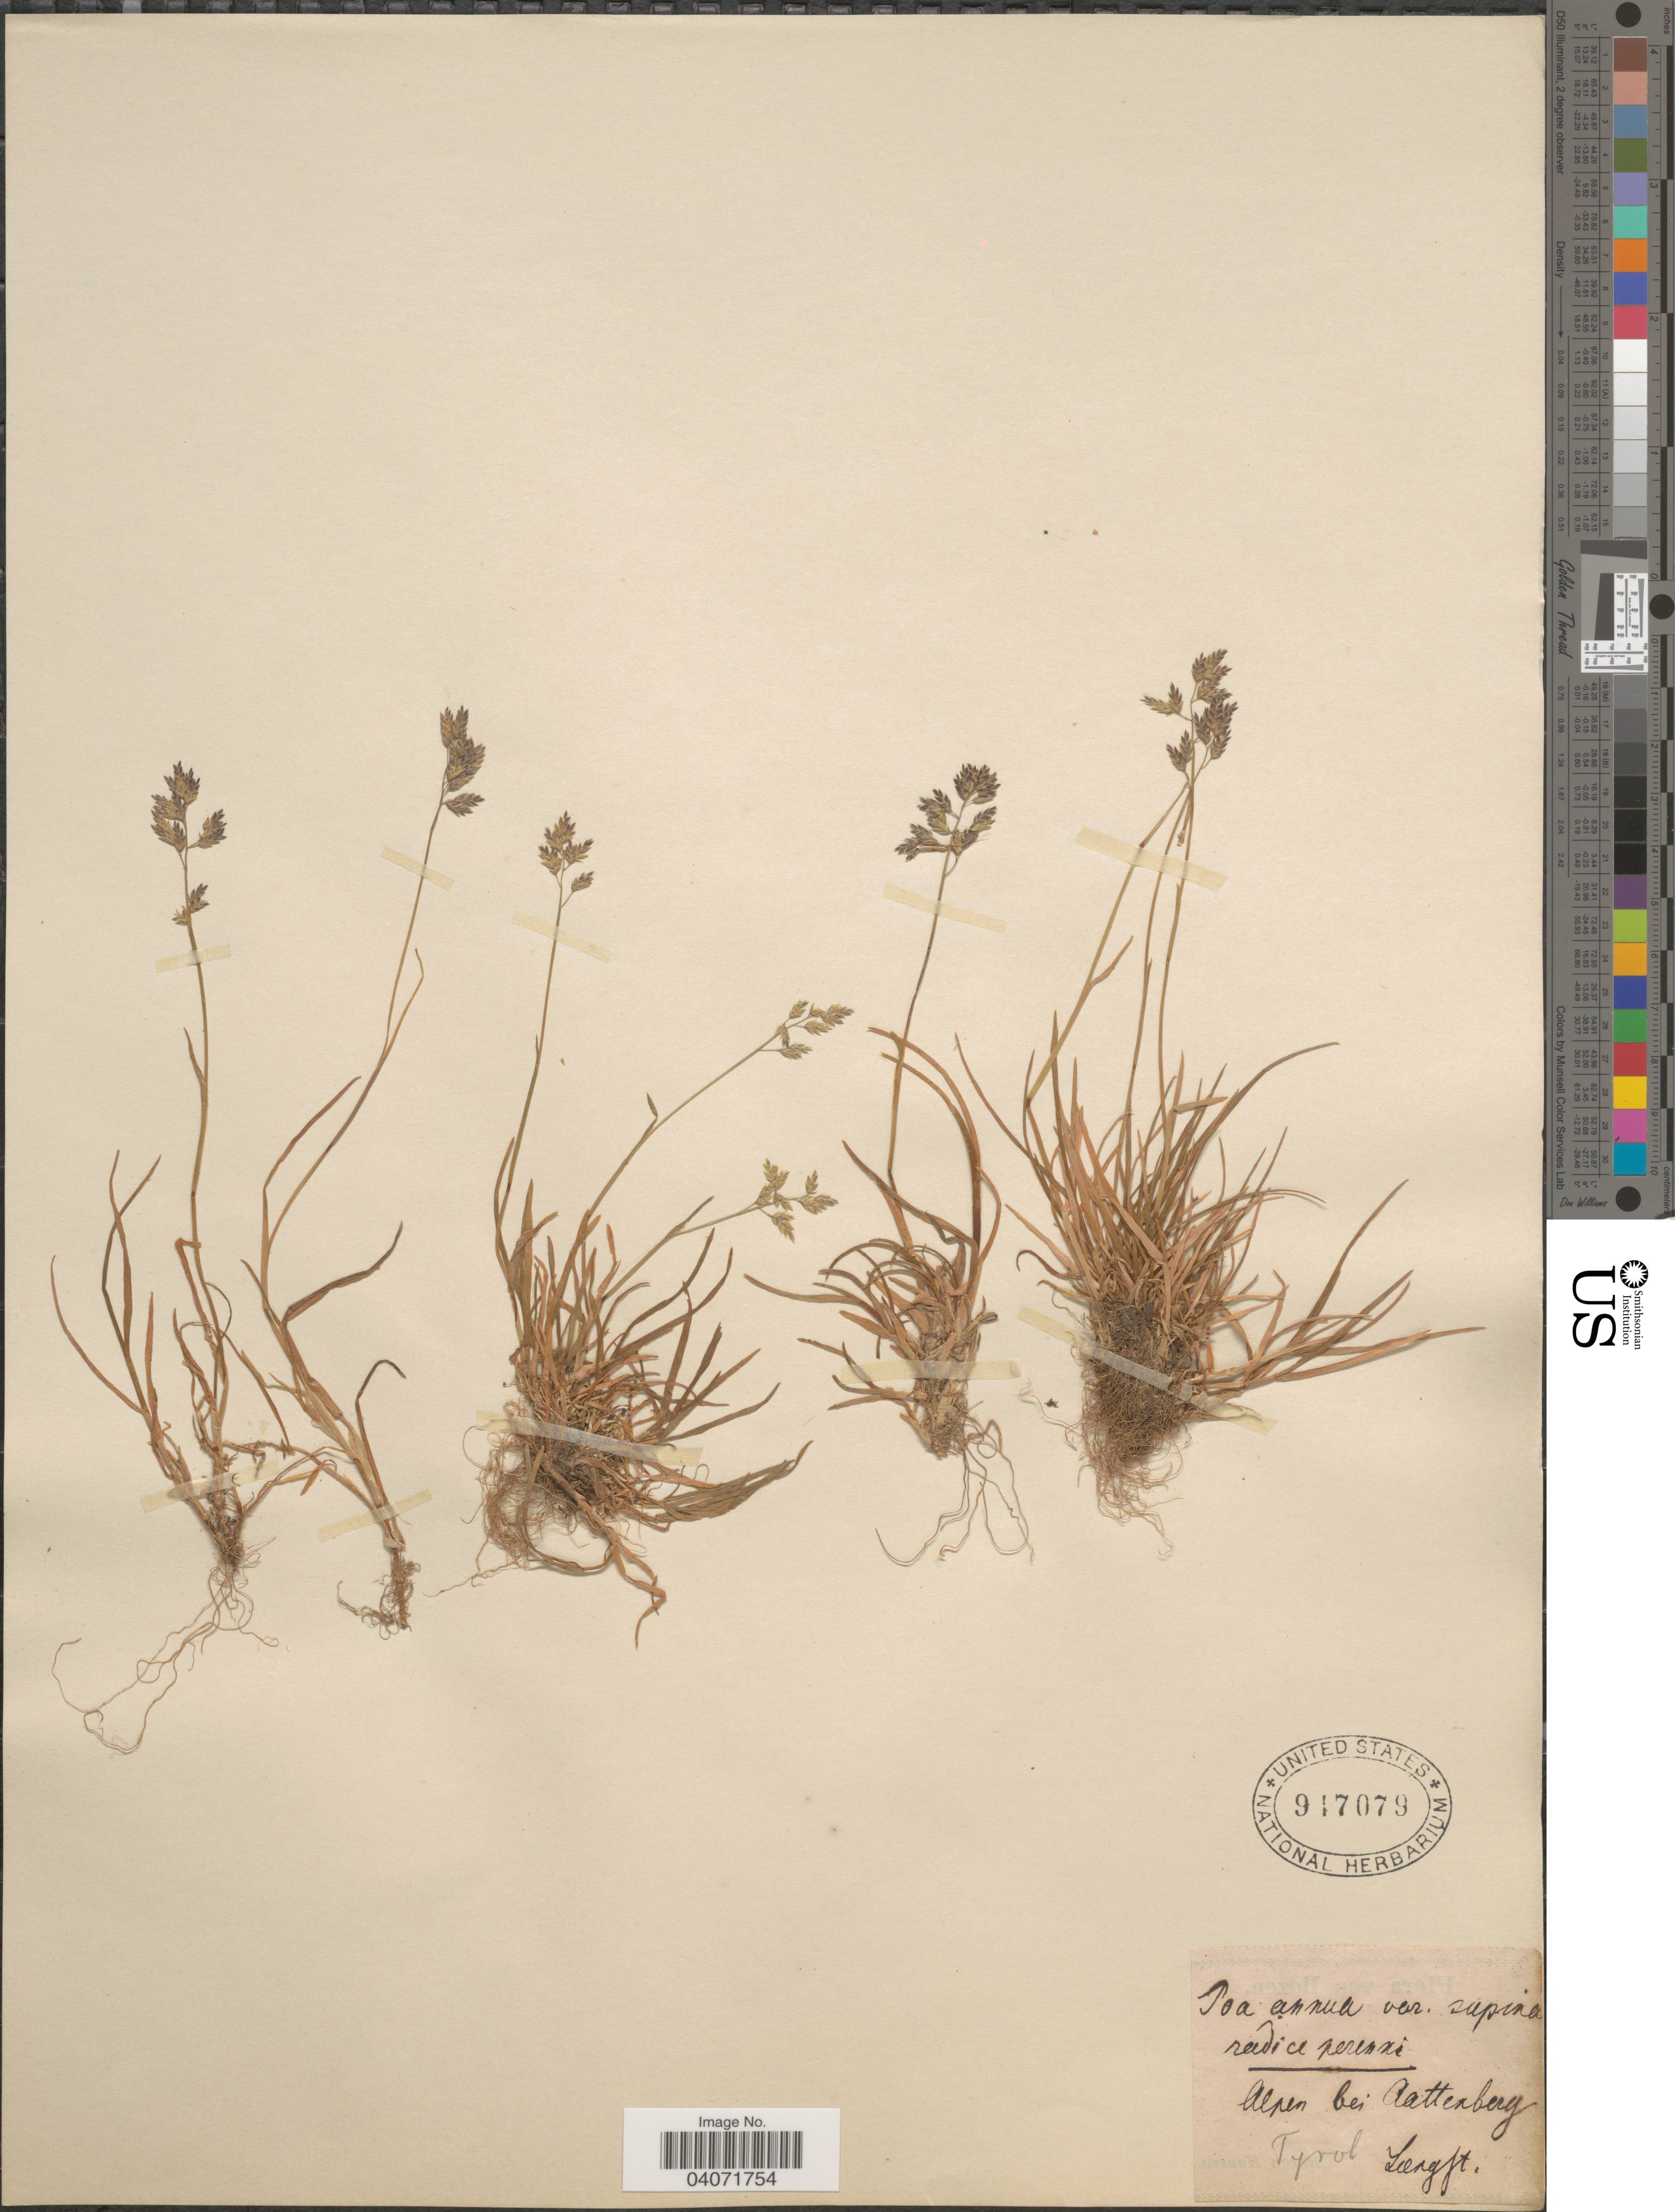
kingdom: Plantae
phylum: Tracheophyta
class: Liliopsida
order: Poales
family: Poaceae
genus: Poa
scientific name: Poa supina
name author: Schrad.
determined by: Soreng, Robert J., Research Associate (BOT), Smithsonian Institution - National Museum of Natural History (UNITED STATES)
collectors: Langft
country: Austria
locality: Alpen bei Rattenberg. Tyrol.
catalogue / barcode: US 947079